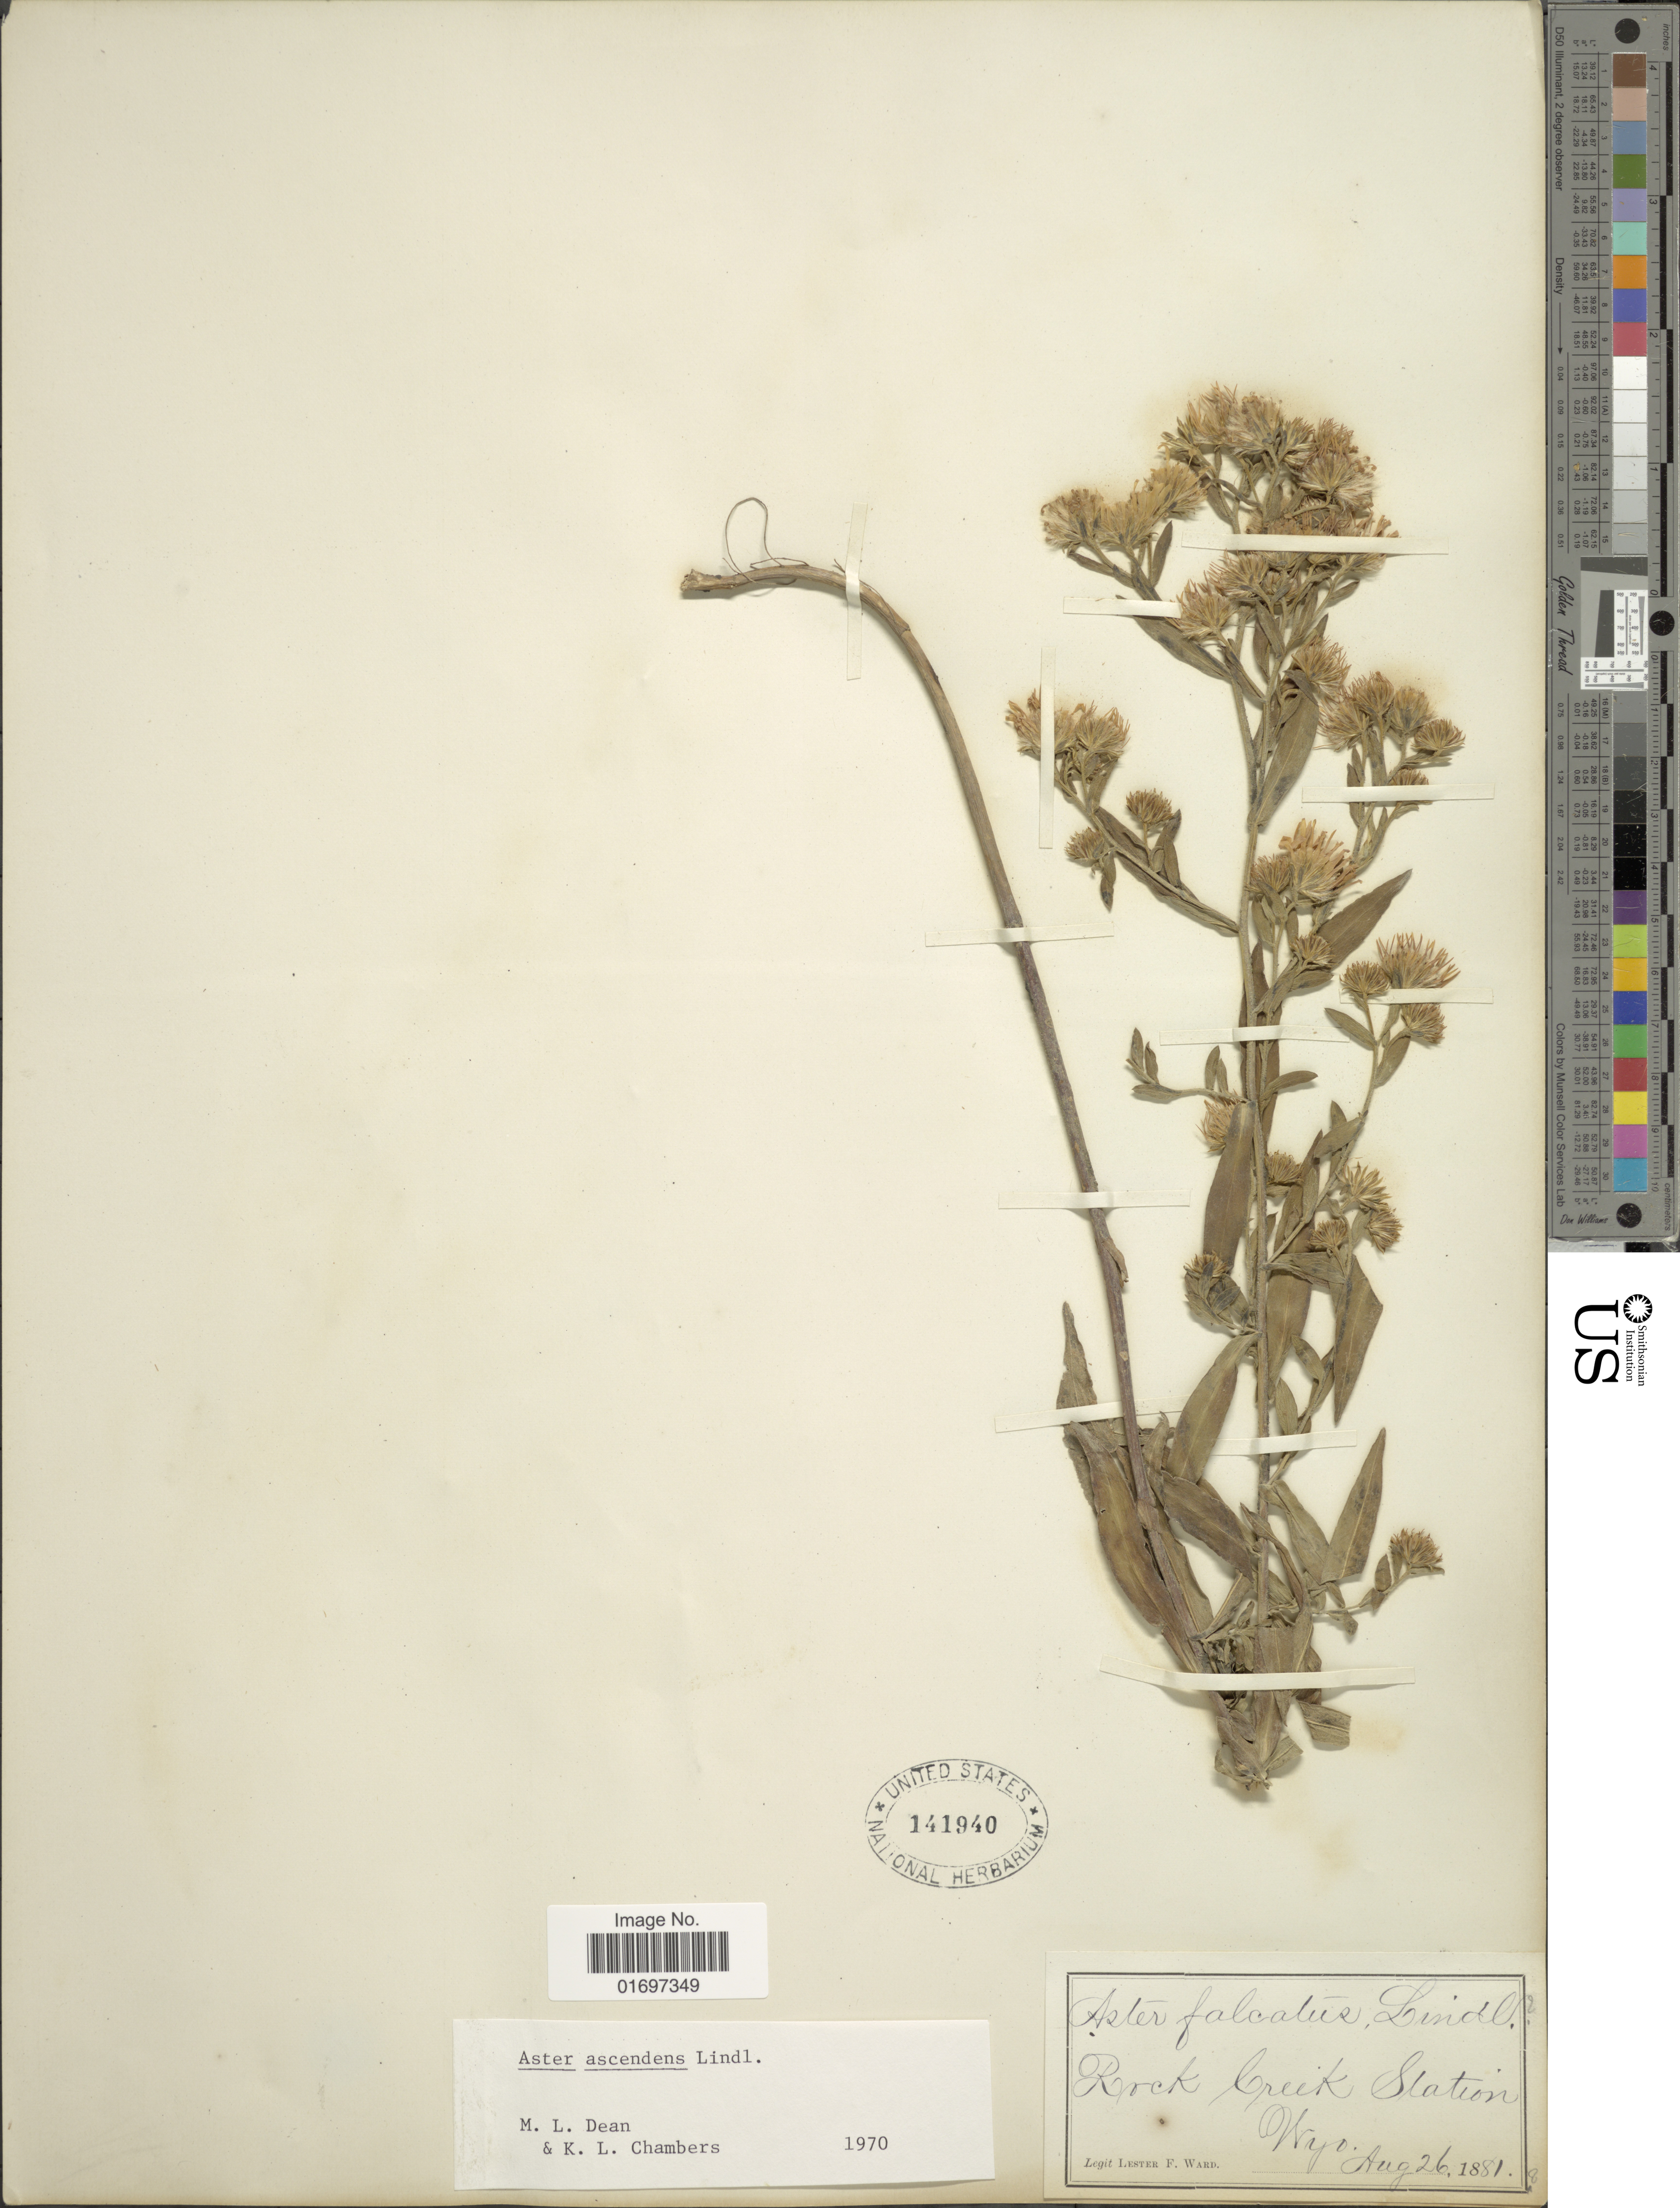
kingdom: Plantae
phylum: Tracheophyta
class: Magnoliopsida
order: Asterales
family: Asteraceae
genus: Symphyotrichum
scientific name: Symphyotrichum ascendens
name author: (Lindl.) G.L. Nesom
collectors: L. F. Ward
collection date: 1881-08-26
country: United States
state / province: Wyoming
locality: Rock Creek Station, Wyo.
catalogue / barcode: US 141940